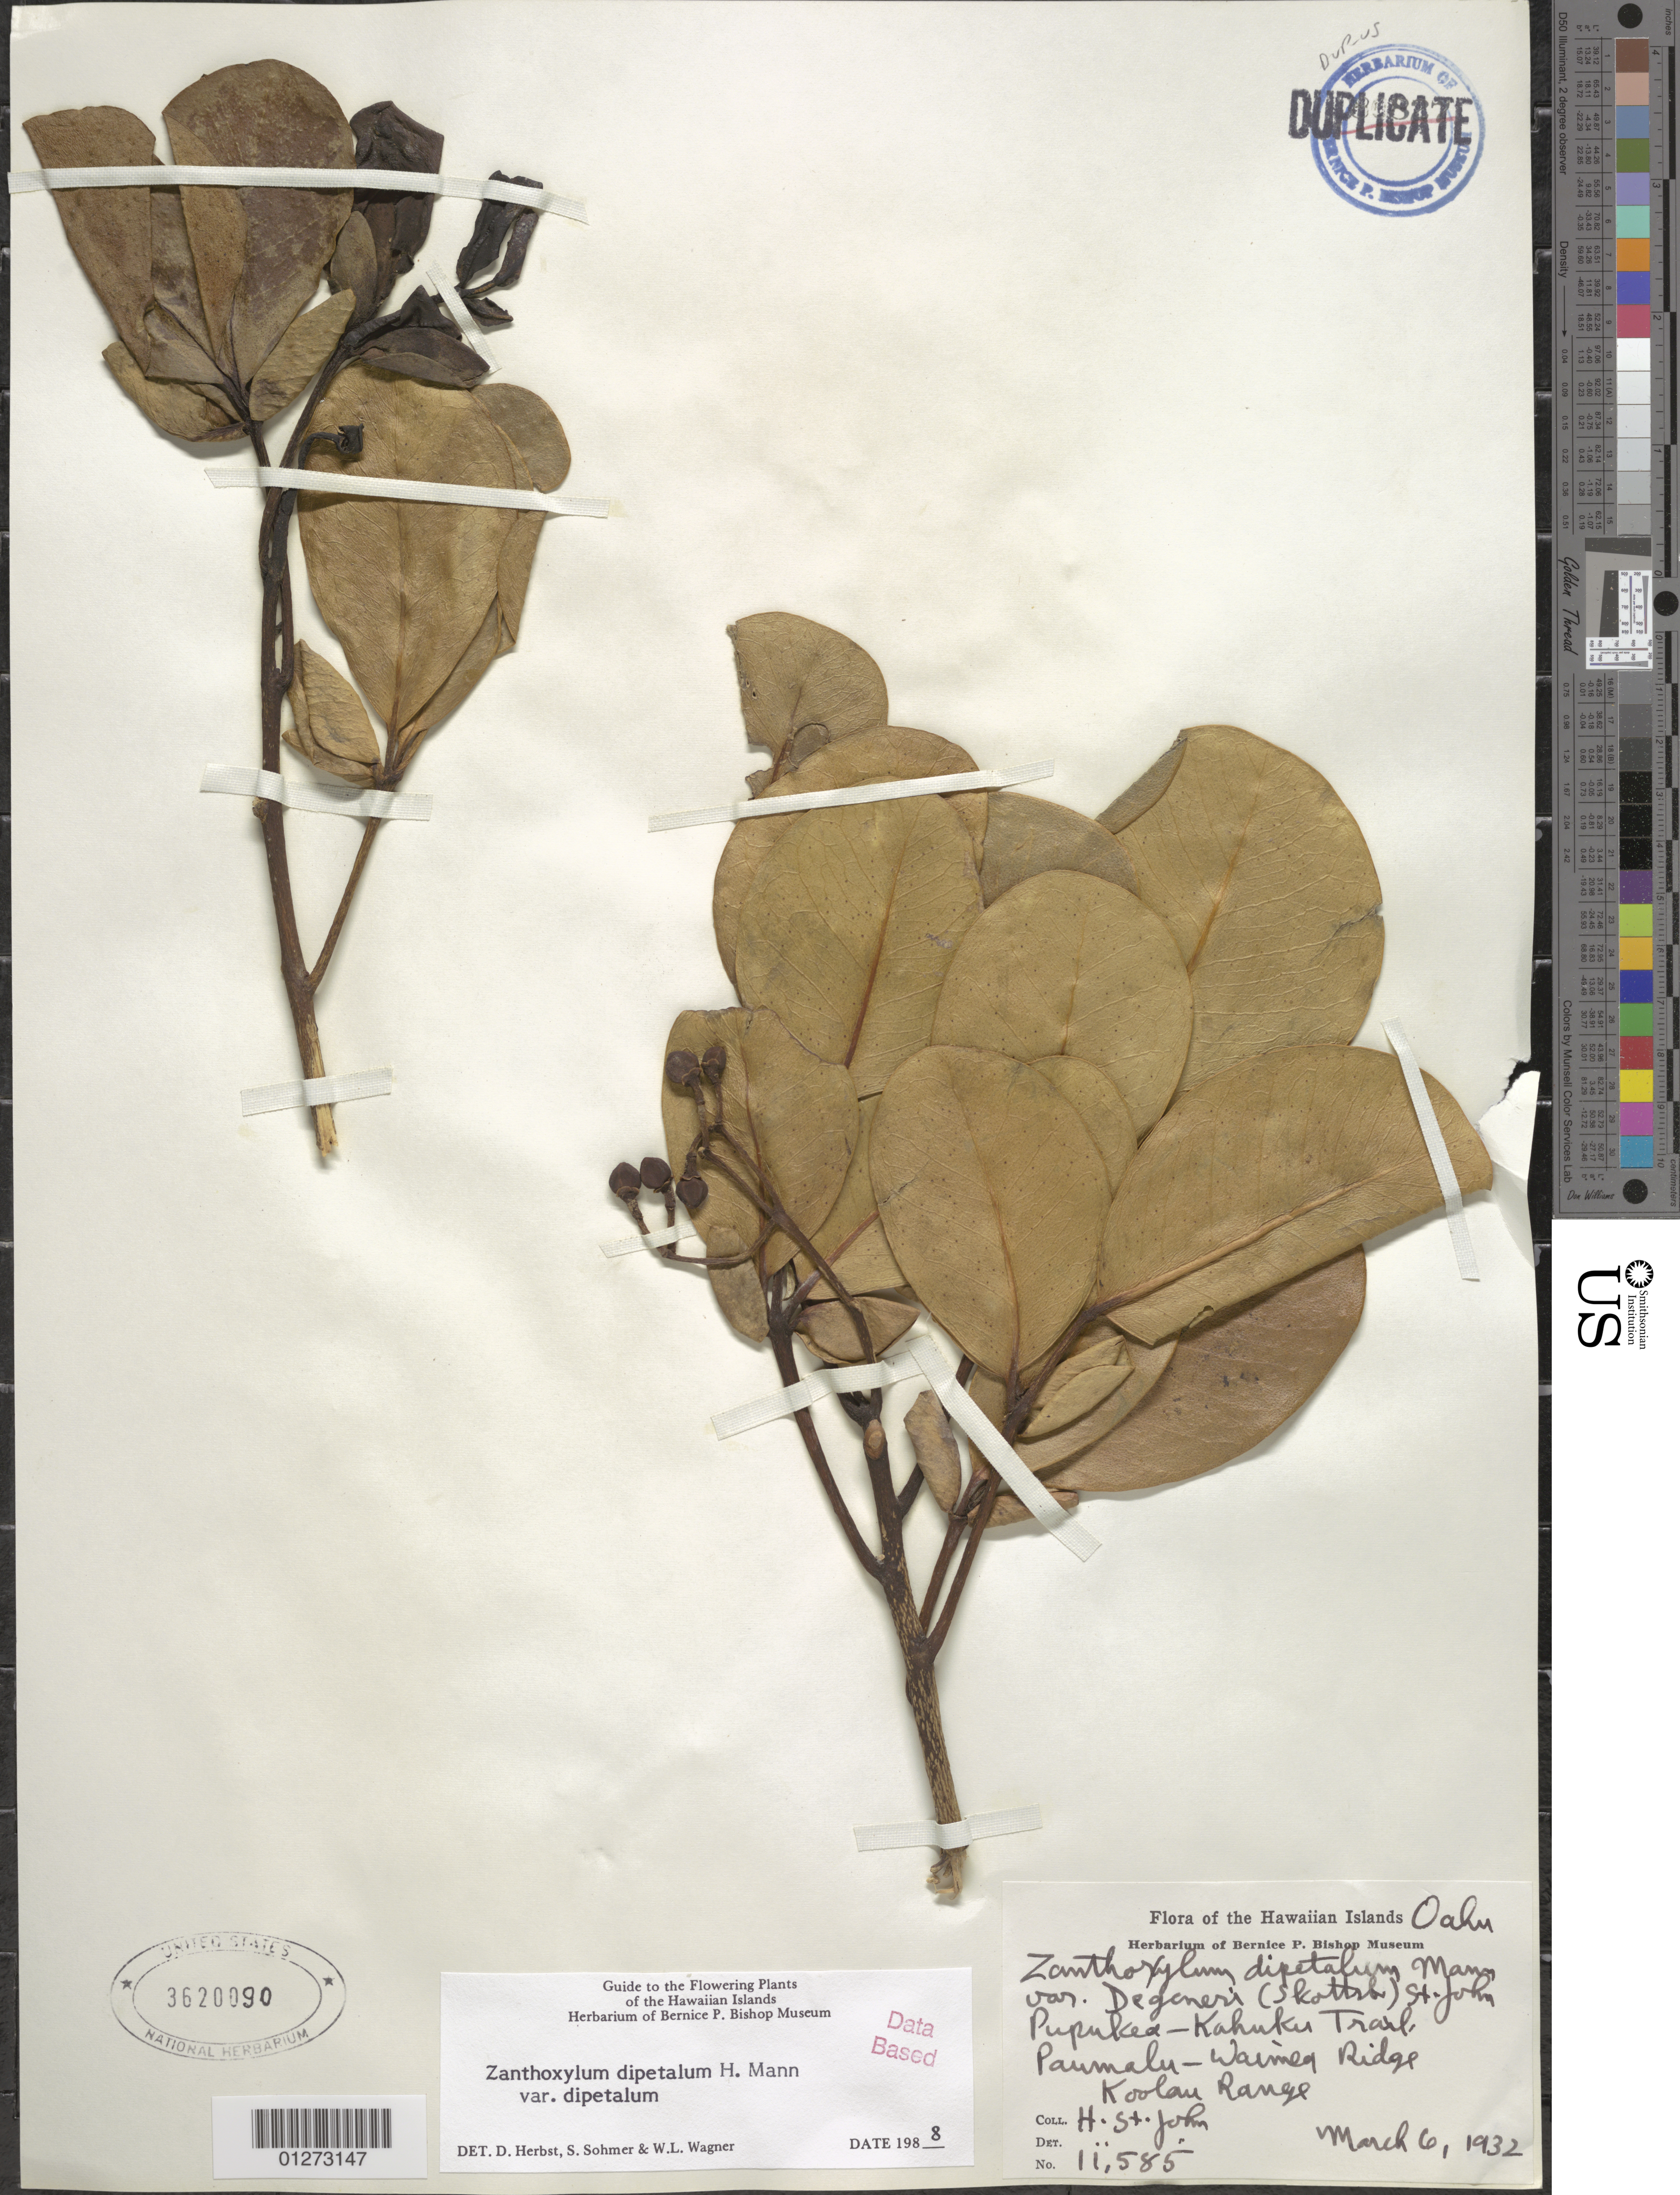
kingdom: Plantae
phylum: Tracheophyta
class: Magnoliopsida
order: Sapindales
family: Rutaceae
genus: Zanthoxylum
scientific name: Zanthoxylum dipetalum var. dipetalum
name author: H. Mann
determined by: Herbst, D. R.; Sohmer, S. H.; Wagner, W. L.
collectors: H. St. John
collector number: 11585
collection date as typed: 6 Mar 1932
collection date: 1932-03-06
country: United States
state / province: Hawaii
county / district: Honolulu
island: Oahu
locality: Koolau Range, Pupukea-Kahuku Trail, Paumalu-Waimea Ridge.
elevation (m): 335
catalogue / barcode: US 3620090